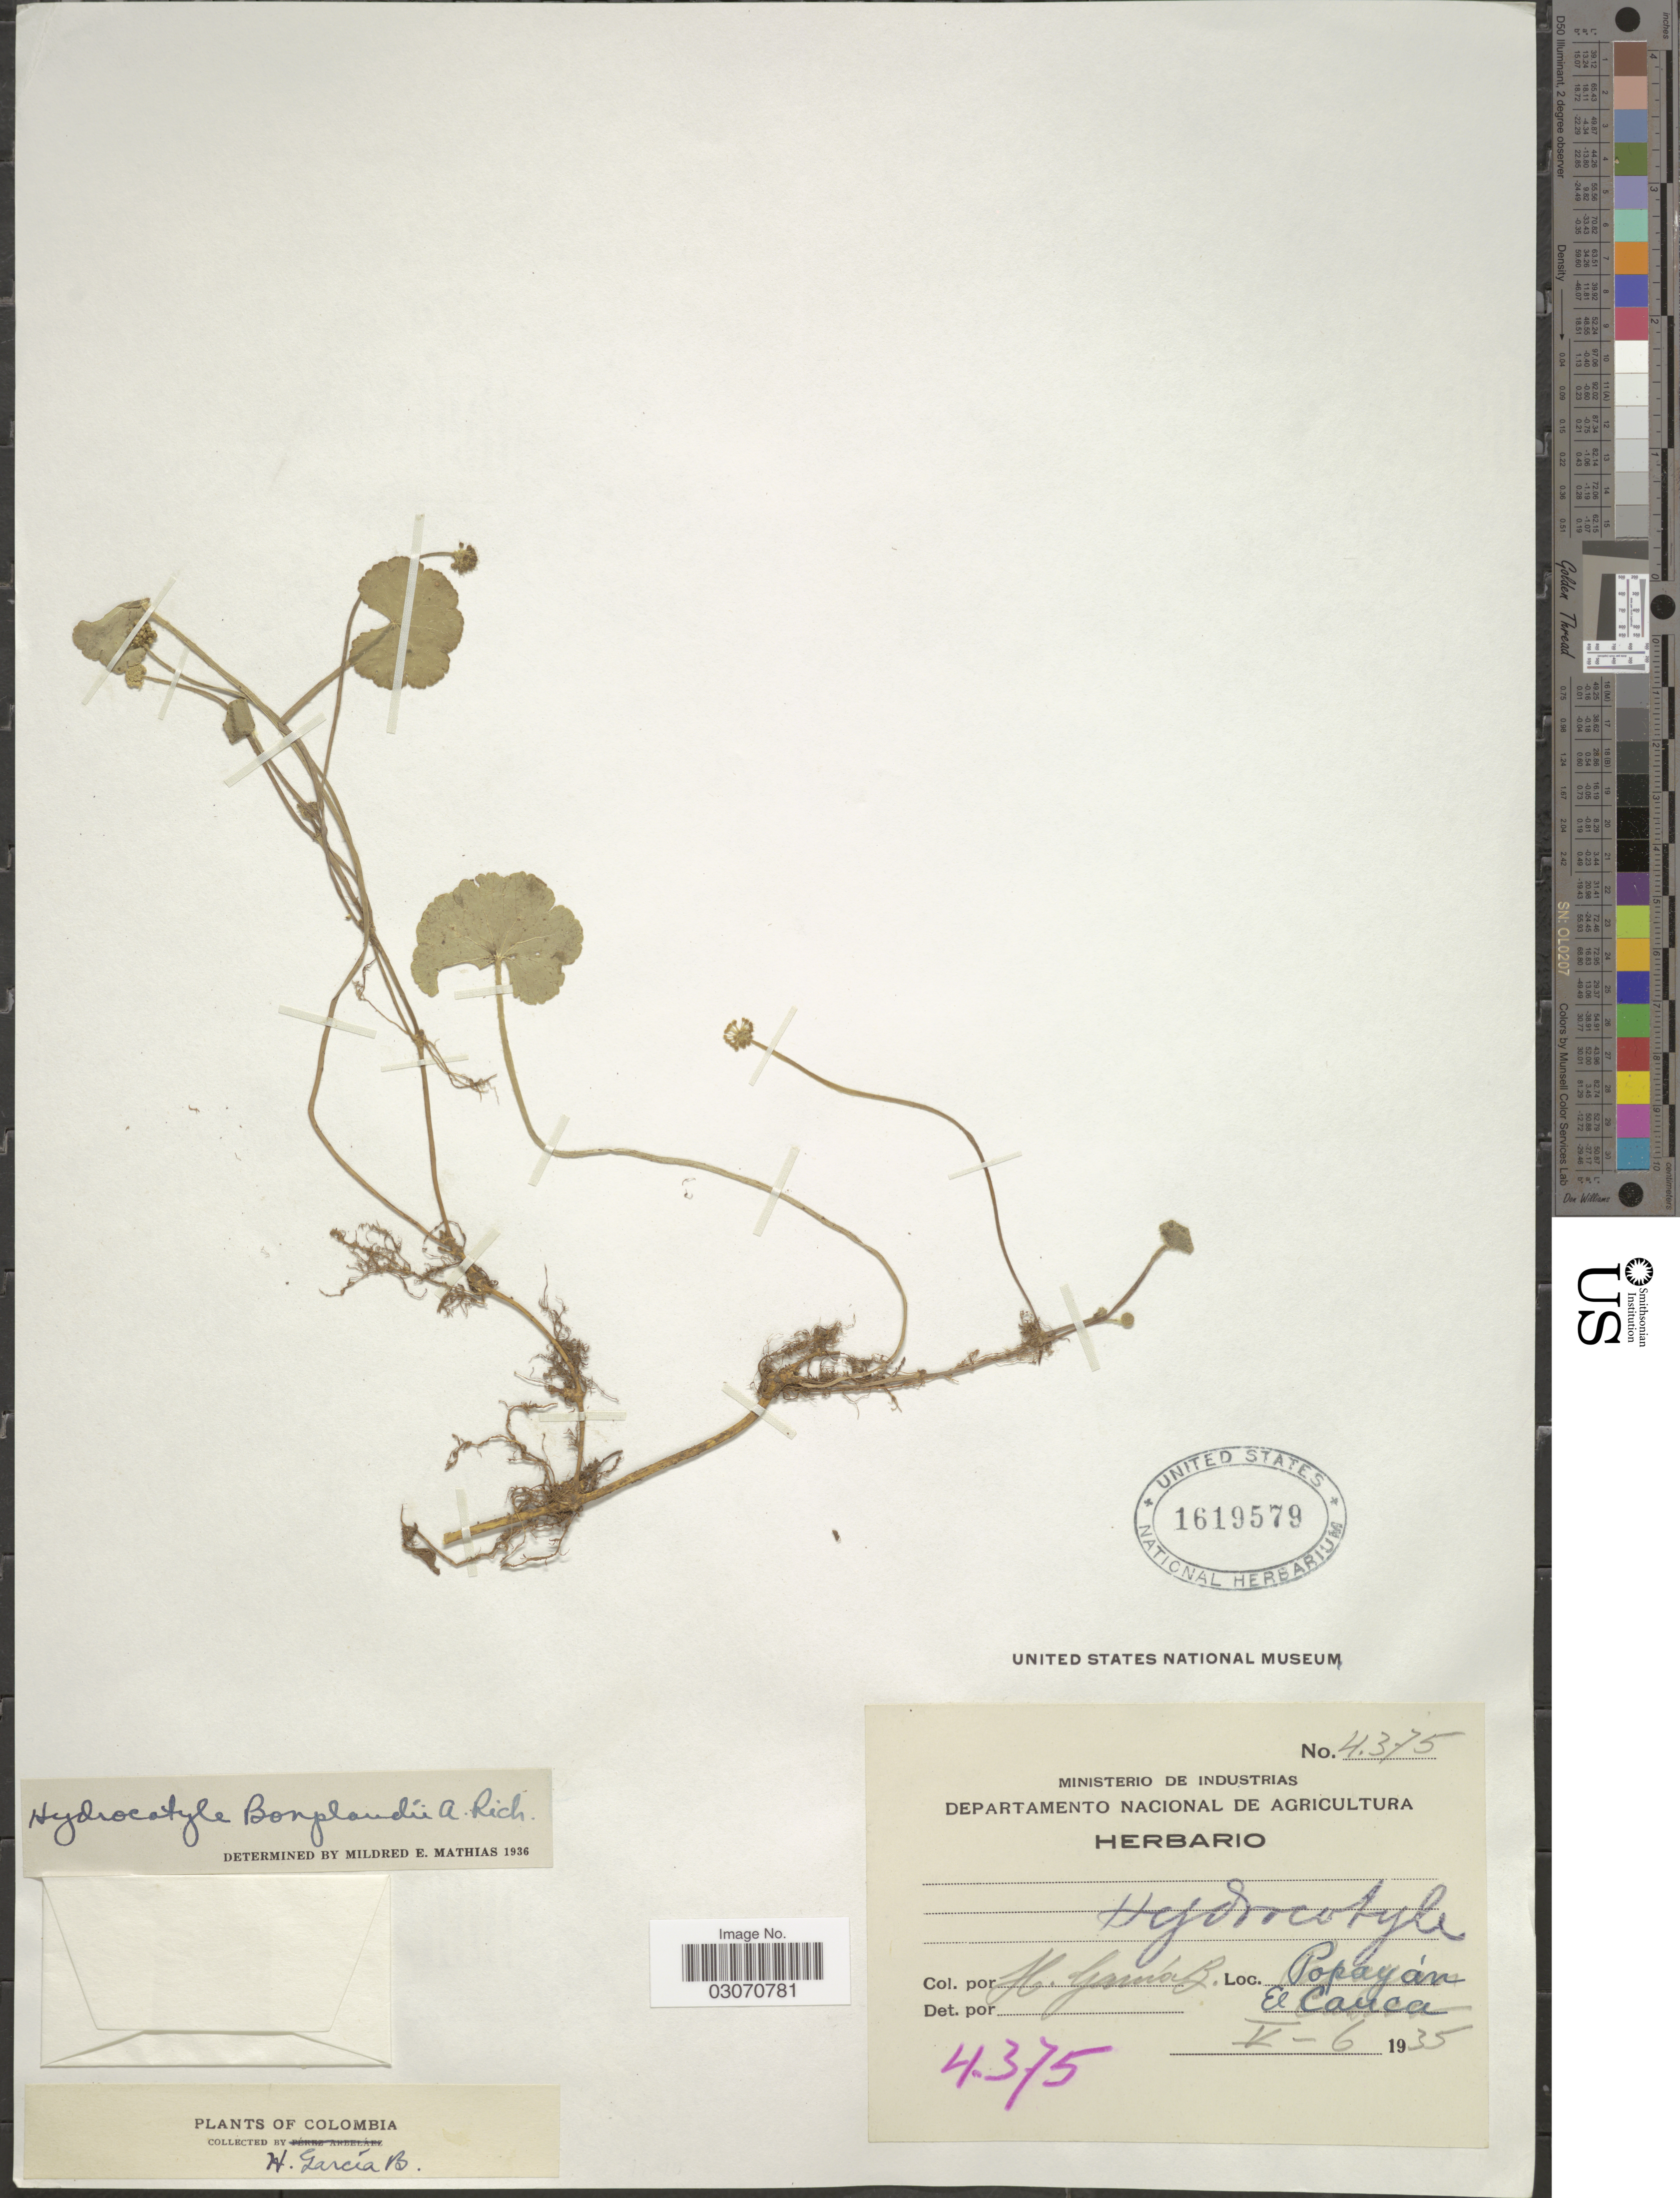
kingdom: Plantae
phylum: Tracheophyta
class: Magnoliopsida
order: Apiales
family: Araliaceae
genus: Hydrocotyle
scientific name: Hydrocotyle bonplandii var. bonplandii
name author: A. Rich.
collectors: H. García B.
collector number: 4375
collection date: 1935-05-06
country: Colombia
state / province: Cauca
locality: Popayán, El Cauca.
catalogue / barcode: US 1619579